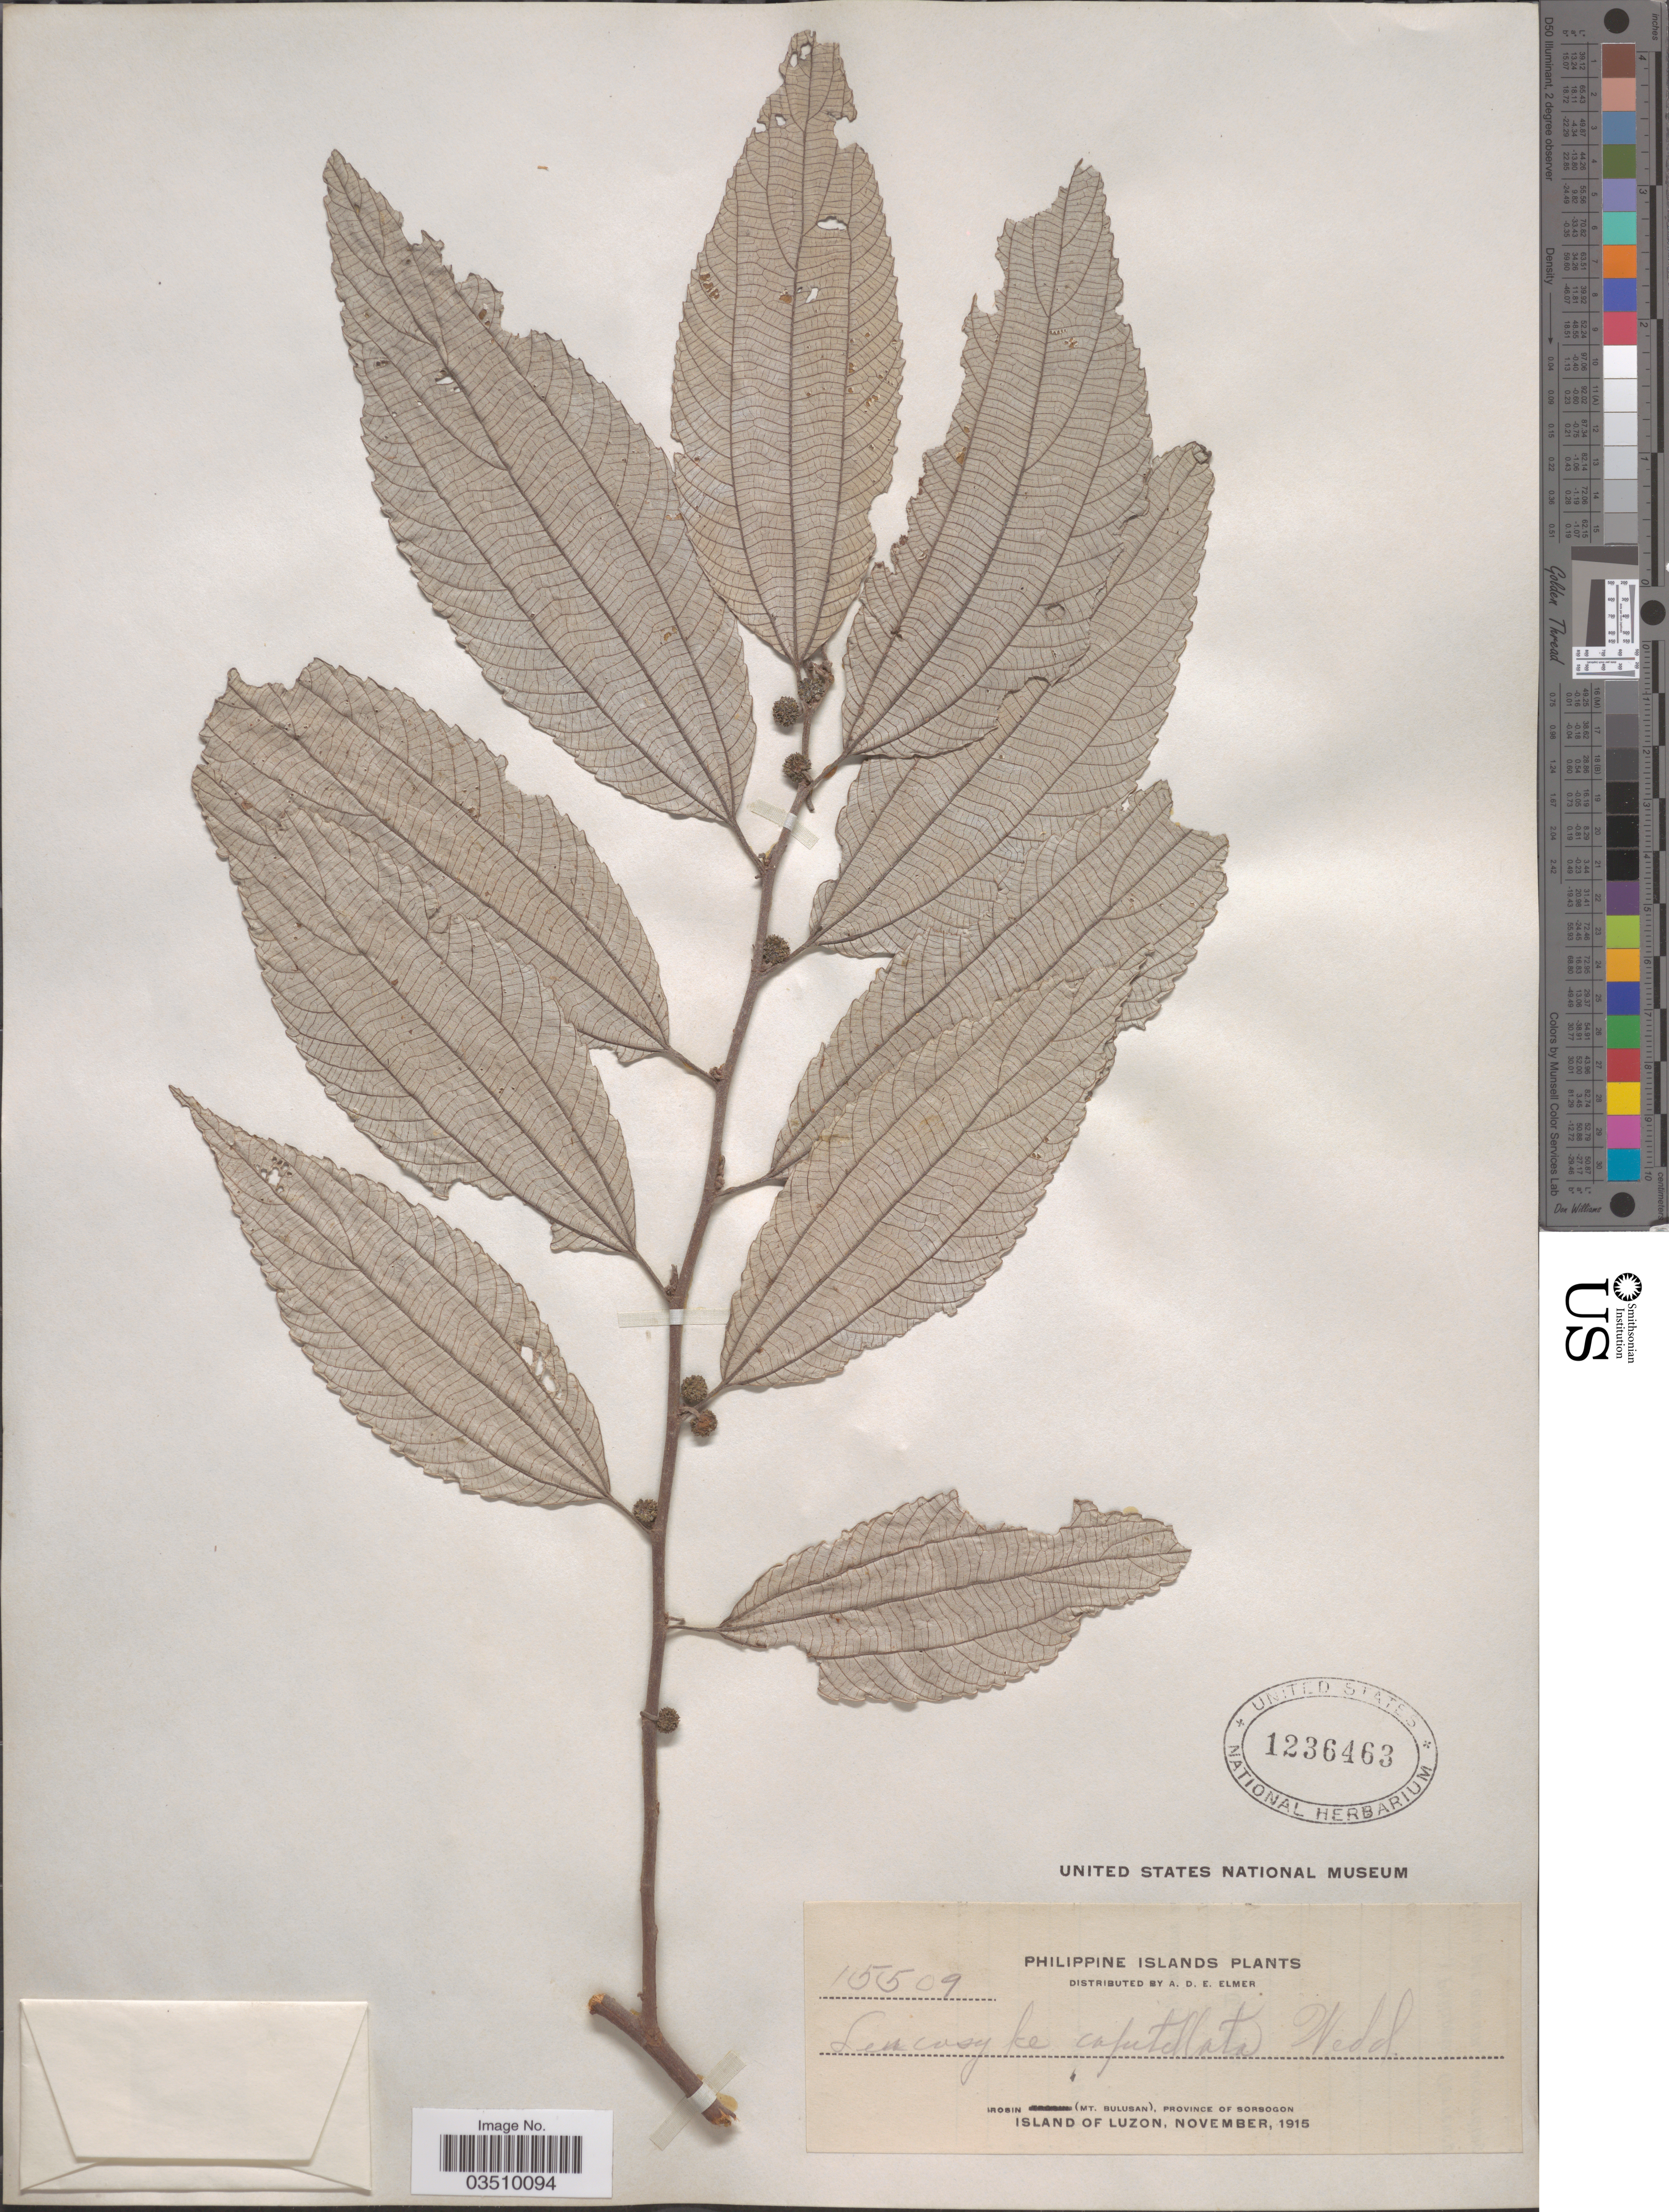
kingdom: Plantae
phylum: Tracheophyta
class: Magnoliopsida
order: Rosales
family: Urticaceae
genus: Leucosyke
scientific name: Leucosyke capitellata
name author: (Poir.) Wedd.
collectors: A. D. E. Elmer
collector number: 15509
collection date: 1915-11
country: Philippines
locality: Irosin (Mt. Bulusan), Province of Sorsogon. Island of Luzon.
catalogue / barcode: US 1236463